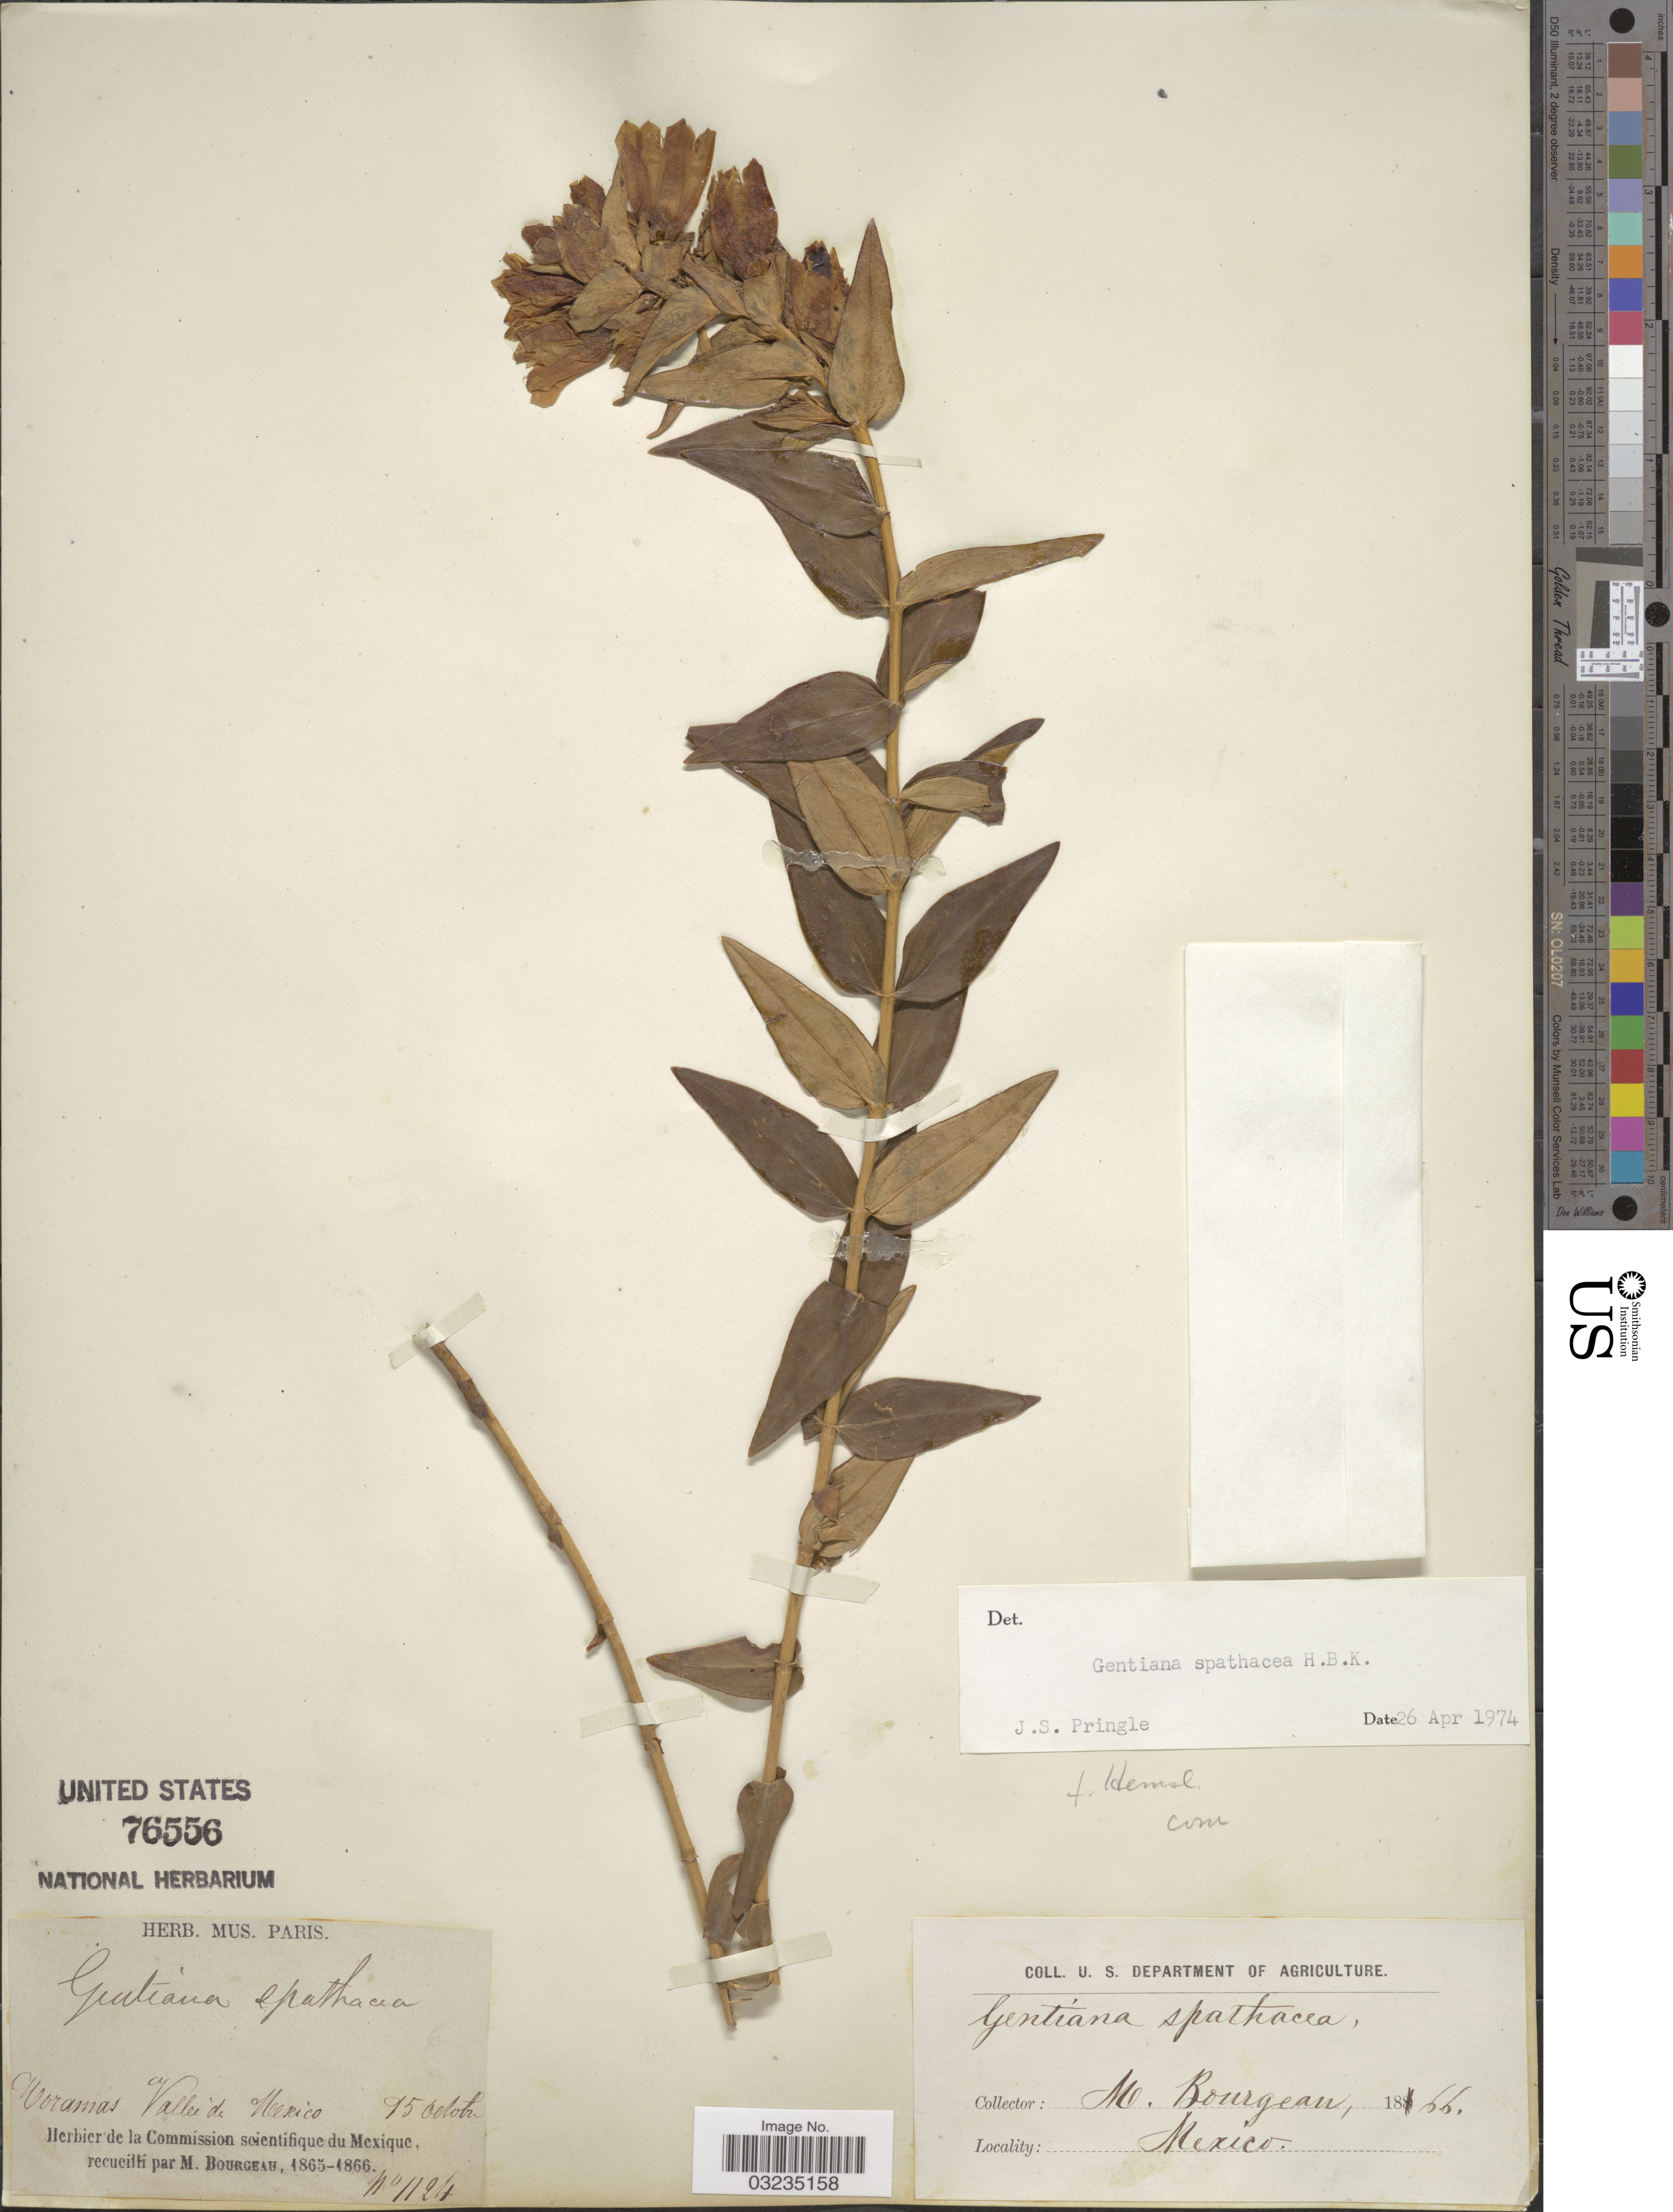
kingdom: Plantae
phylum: Tracheophyta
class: Magnoliopsida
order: Gentianales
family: Gentianaceae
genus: Gentiana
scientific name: Gentiana spathacea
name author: Kunth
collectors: M. Borgeau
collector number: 1124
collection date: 1865-10-15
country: Mexico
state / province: México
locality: Moramas Valleé de Mexico.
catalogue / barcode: US 76556